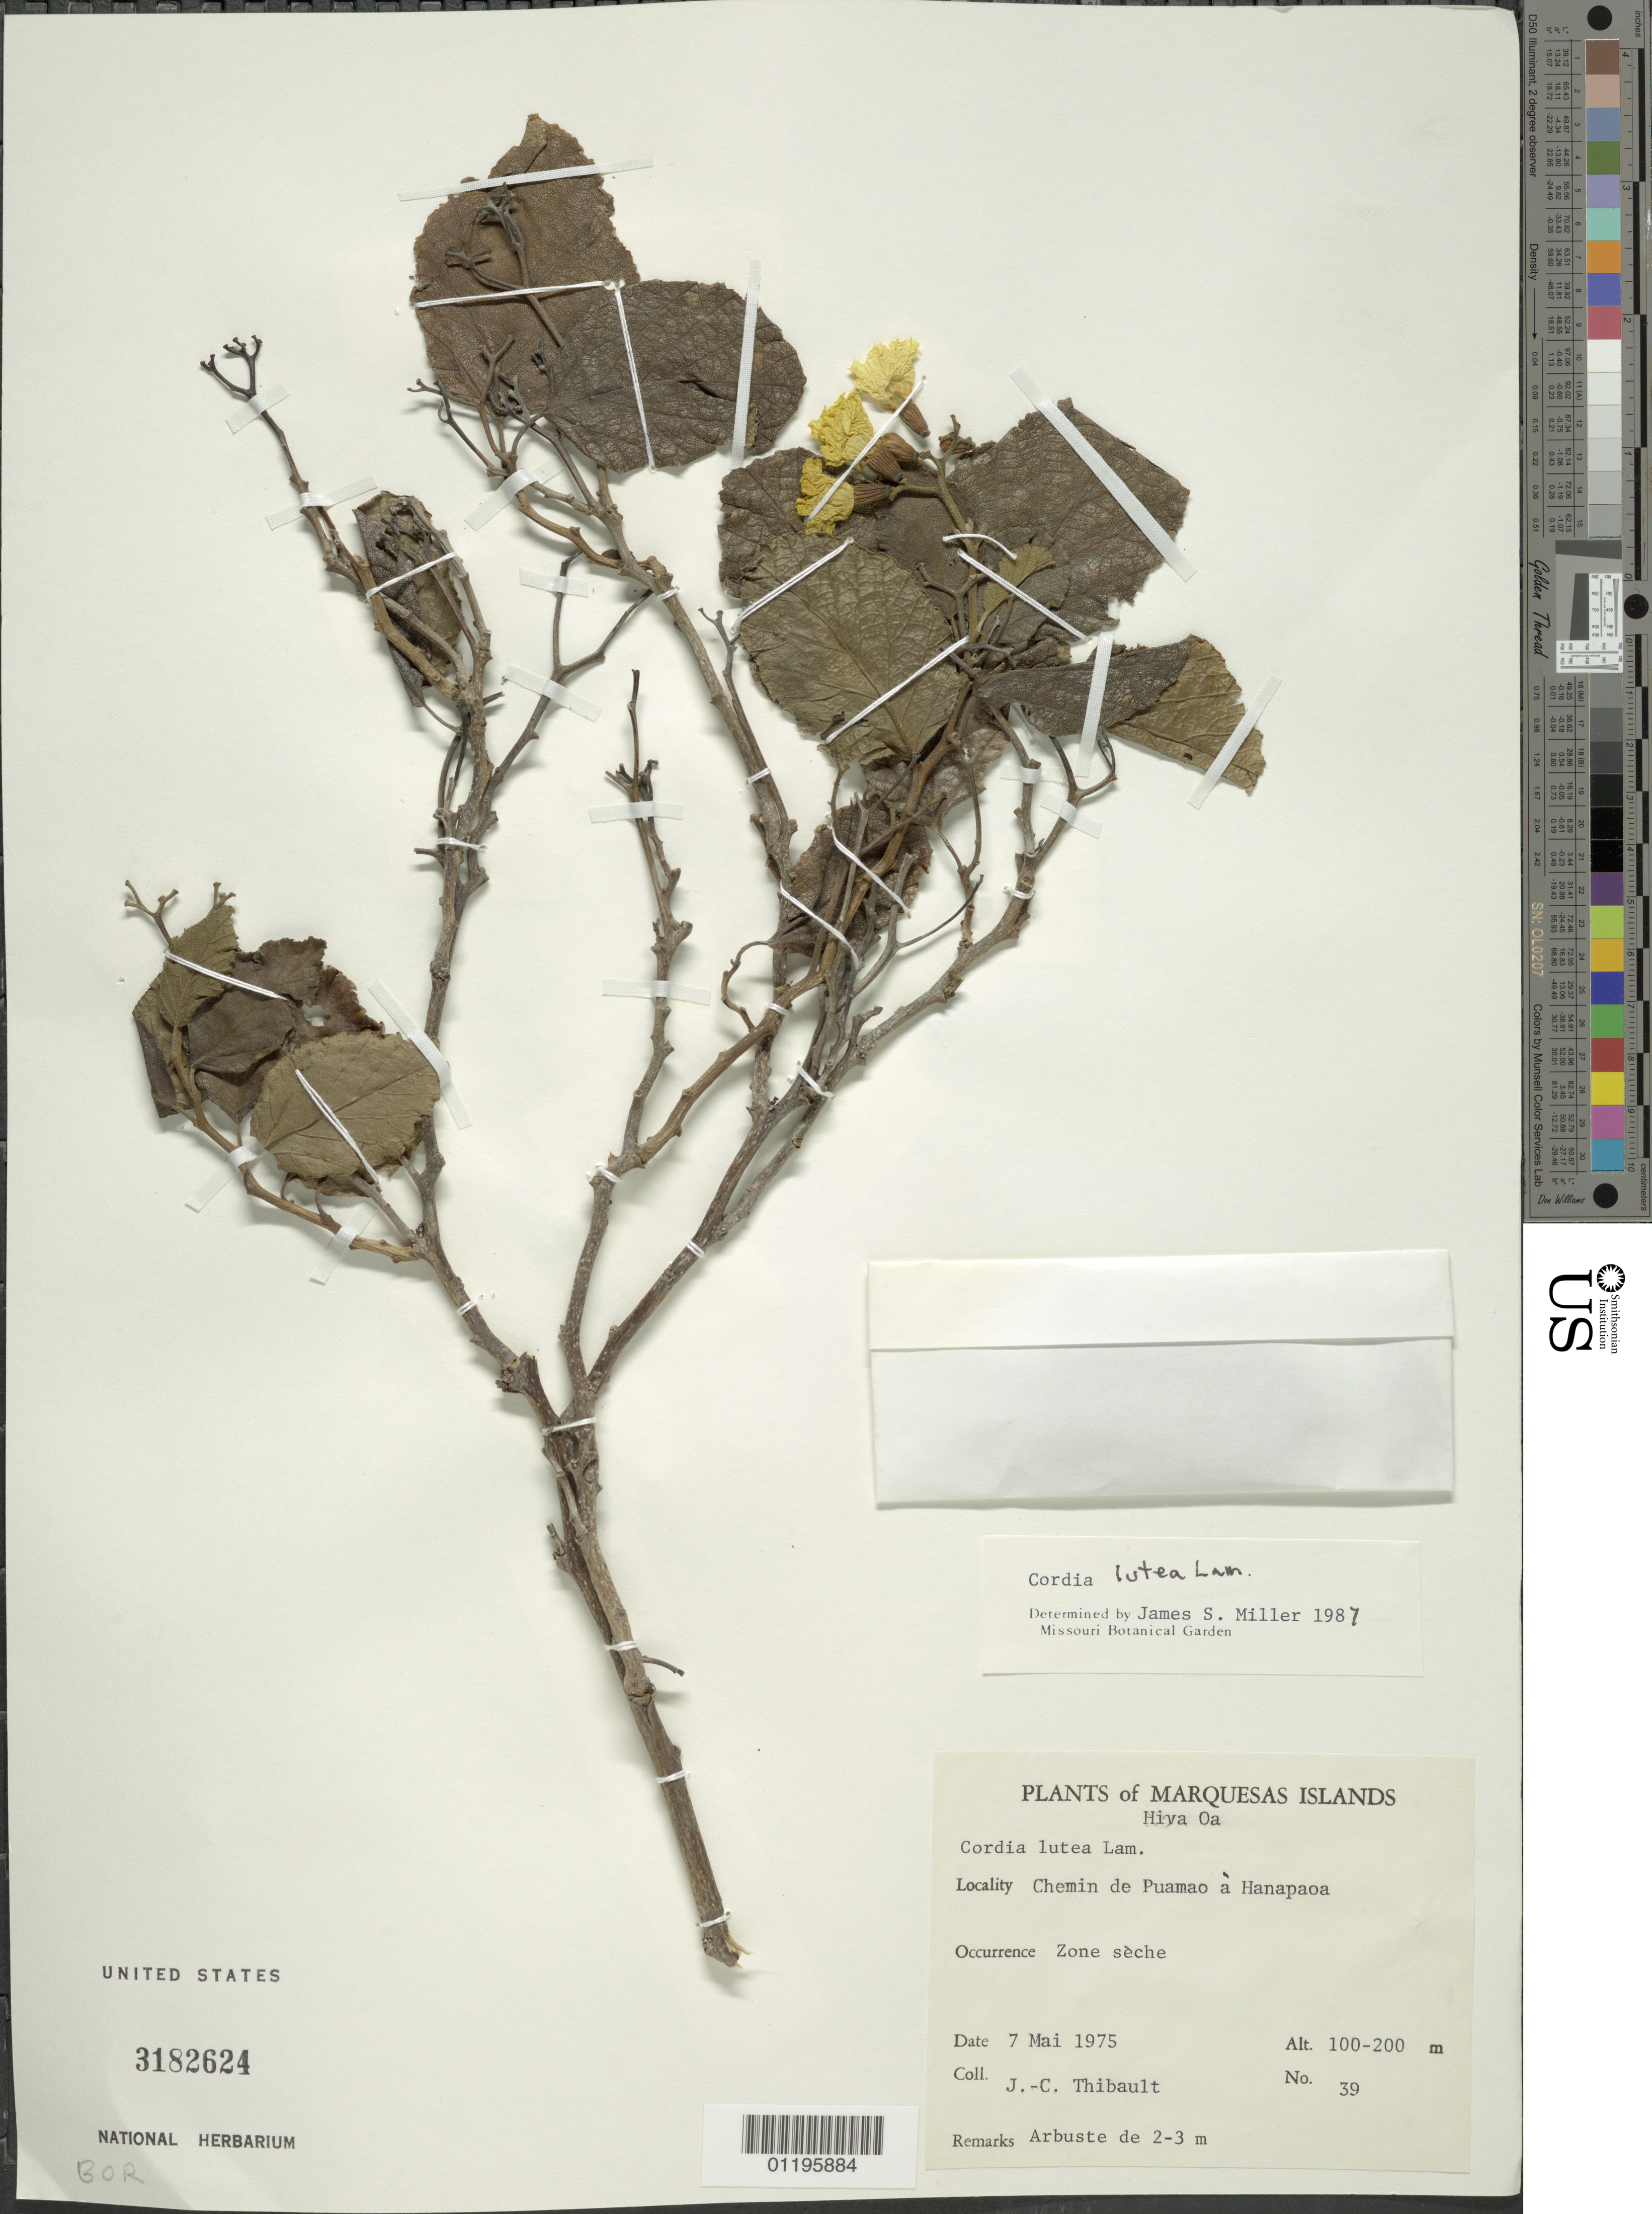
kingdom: Plantae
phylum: Tracheophyta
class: Magnoliopsida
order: Boraginales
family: Cordiaceae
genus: Cordia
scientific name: Cordia lutea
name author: Lam.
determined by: Miller, James S., (MO), Missouri Botanical Garden (UNITED STATES)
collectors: J. Thibault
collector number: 39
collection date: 1975-05-07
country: French Polynesia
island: Hiva Oa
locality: Chemin de Puamao à Hanapaoa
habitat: Dry area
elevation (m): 100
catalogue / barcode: US 3182624